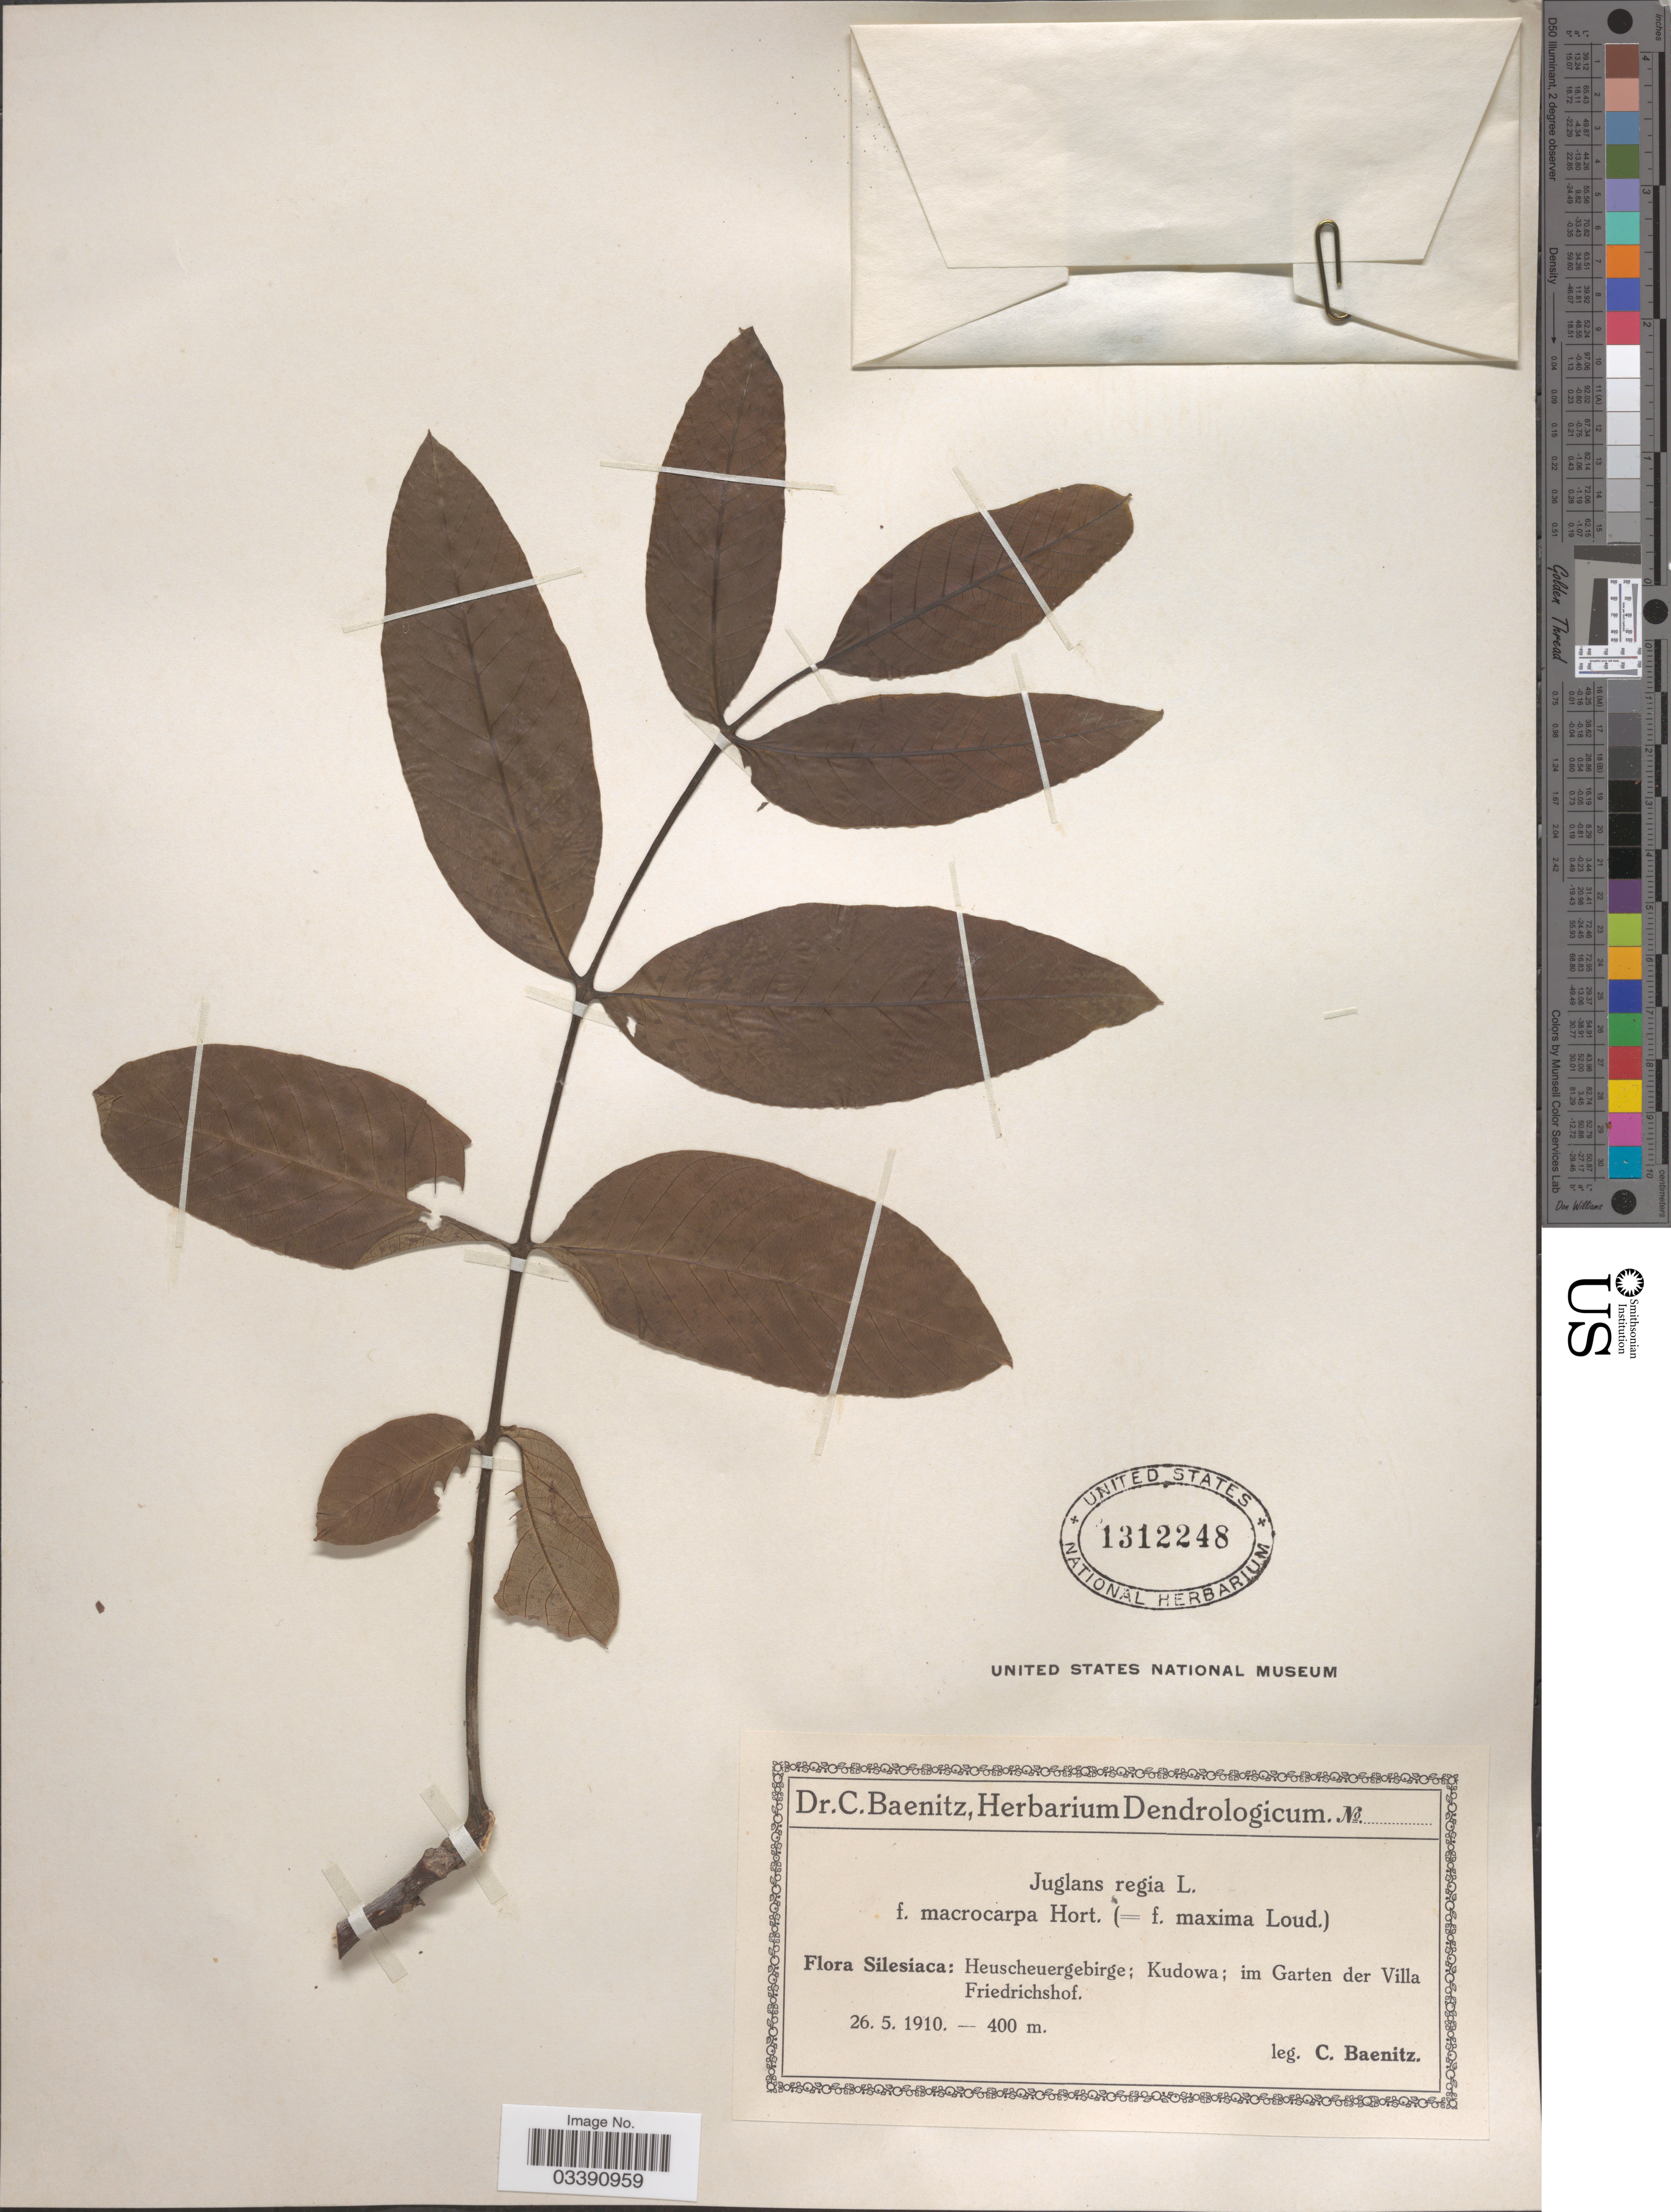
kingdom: Plantae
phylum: Tracheophyta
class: Magnoliopsida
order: Fagales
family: Juglandaceae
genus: Juglans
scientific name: Juglans regia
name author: L.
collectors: C. G. Baenitz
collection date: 1910-05-26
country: Poland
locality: Silesiaca: Heuscheuergebirge; Kudowa; im Garten der Villa Friedrichshof.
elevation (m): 400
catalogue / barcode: US 1312248